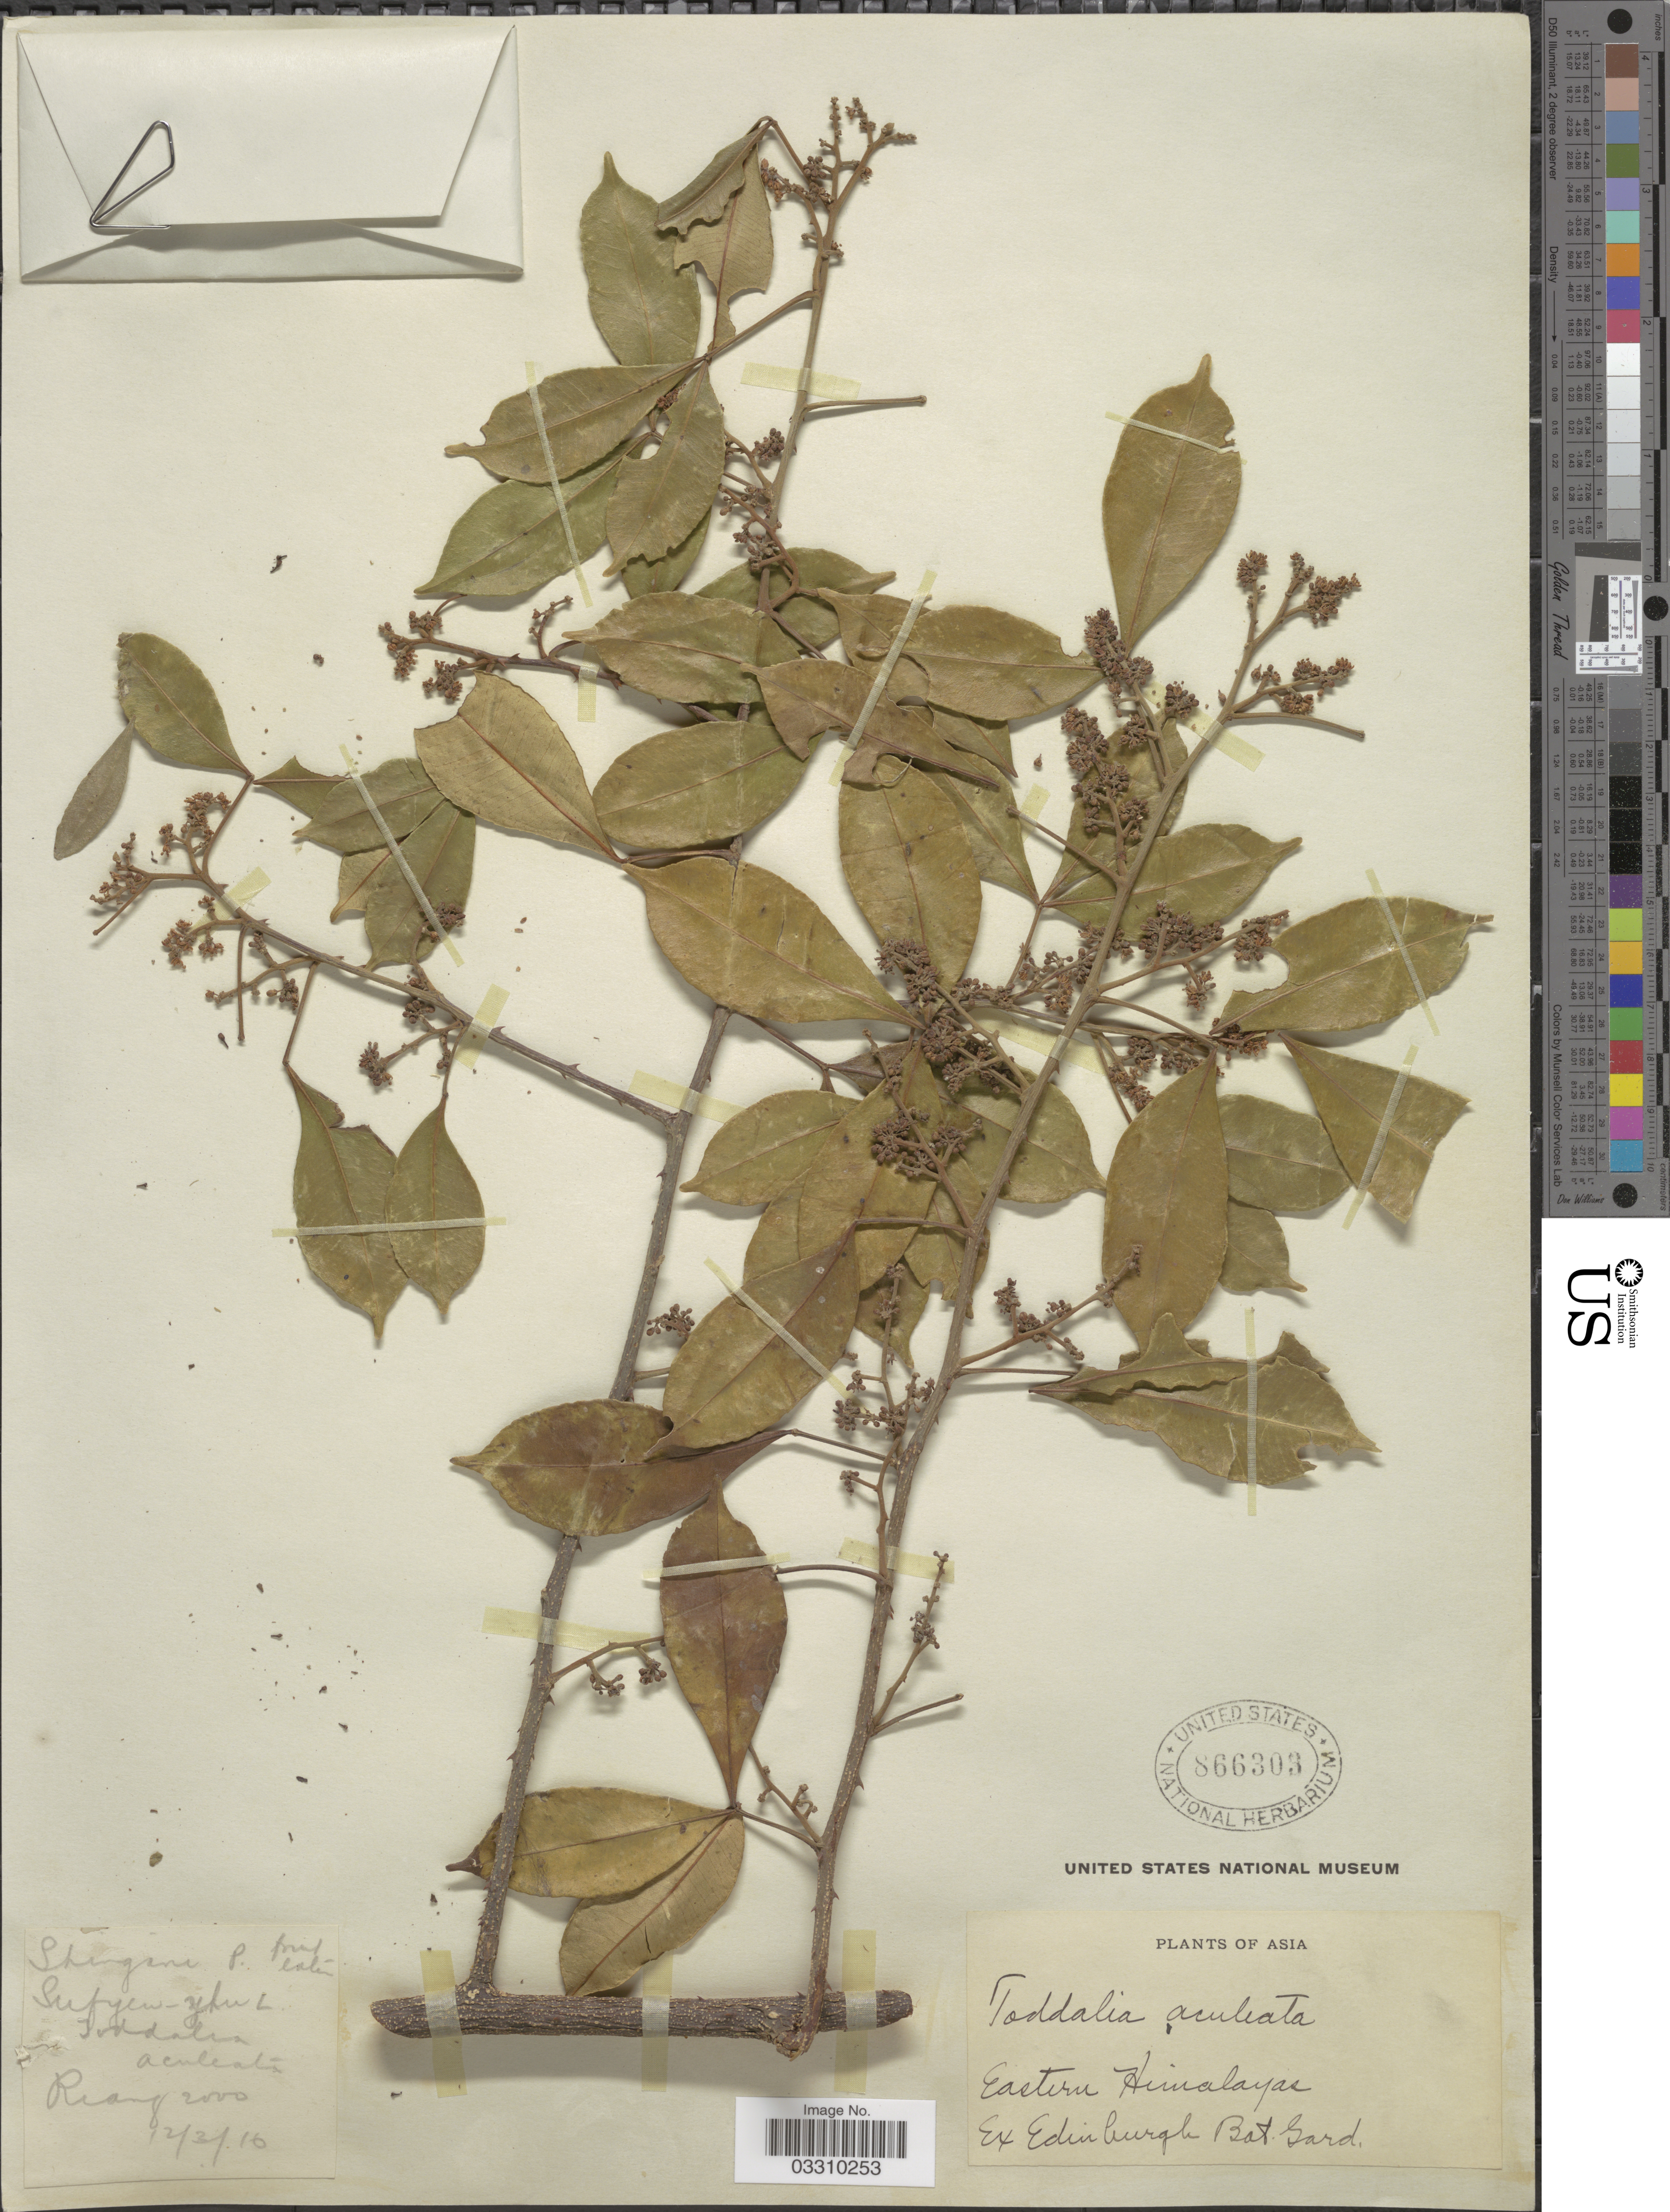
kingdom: Plantae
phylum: Tracheophyta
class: Magnoliopsida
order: Sapindales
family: Rutaceae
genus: Zanthoxylum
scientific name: Zanthoxylum asiaticum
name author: (L.) Appelhans et al.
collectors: Ex Edinburgh Bot. Gard.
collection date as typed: Transcribed d/m/y: 12/3/16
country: India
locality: Asia. Eastern Himalayas. Riang.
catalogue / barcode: US 866303